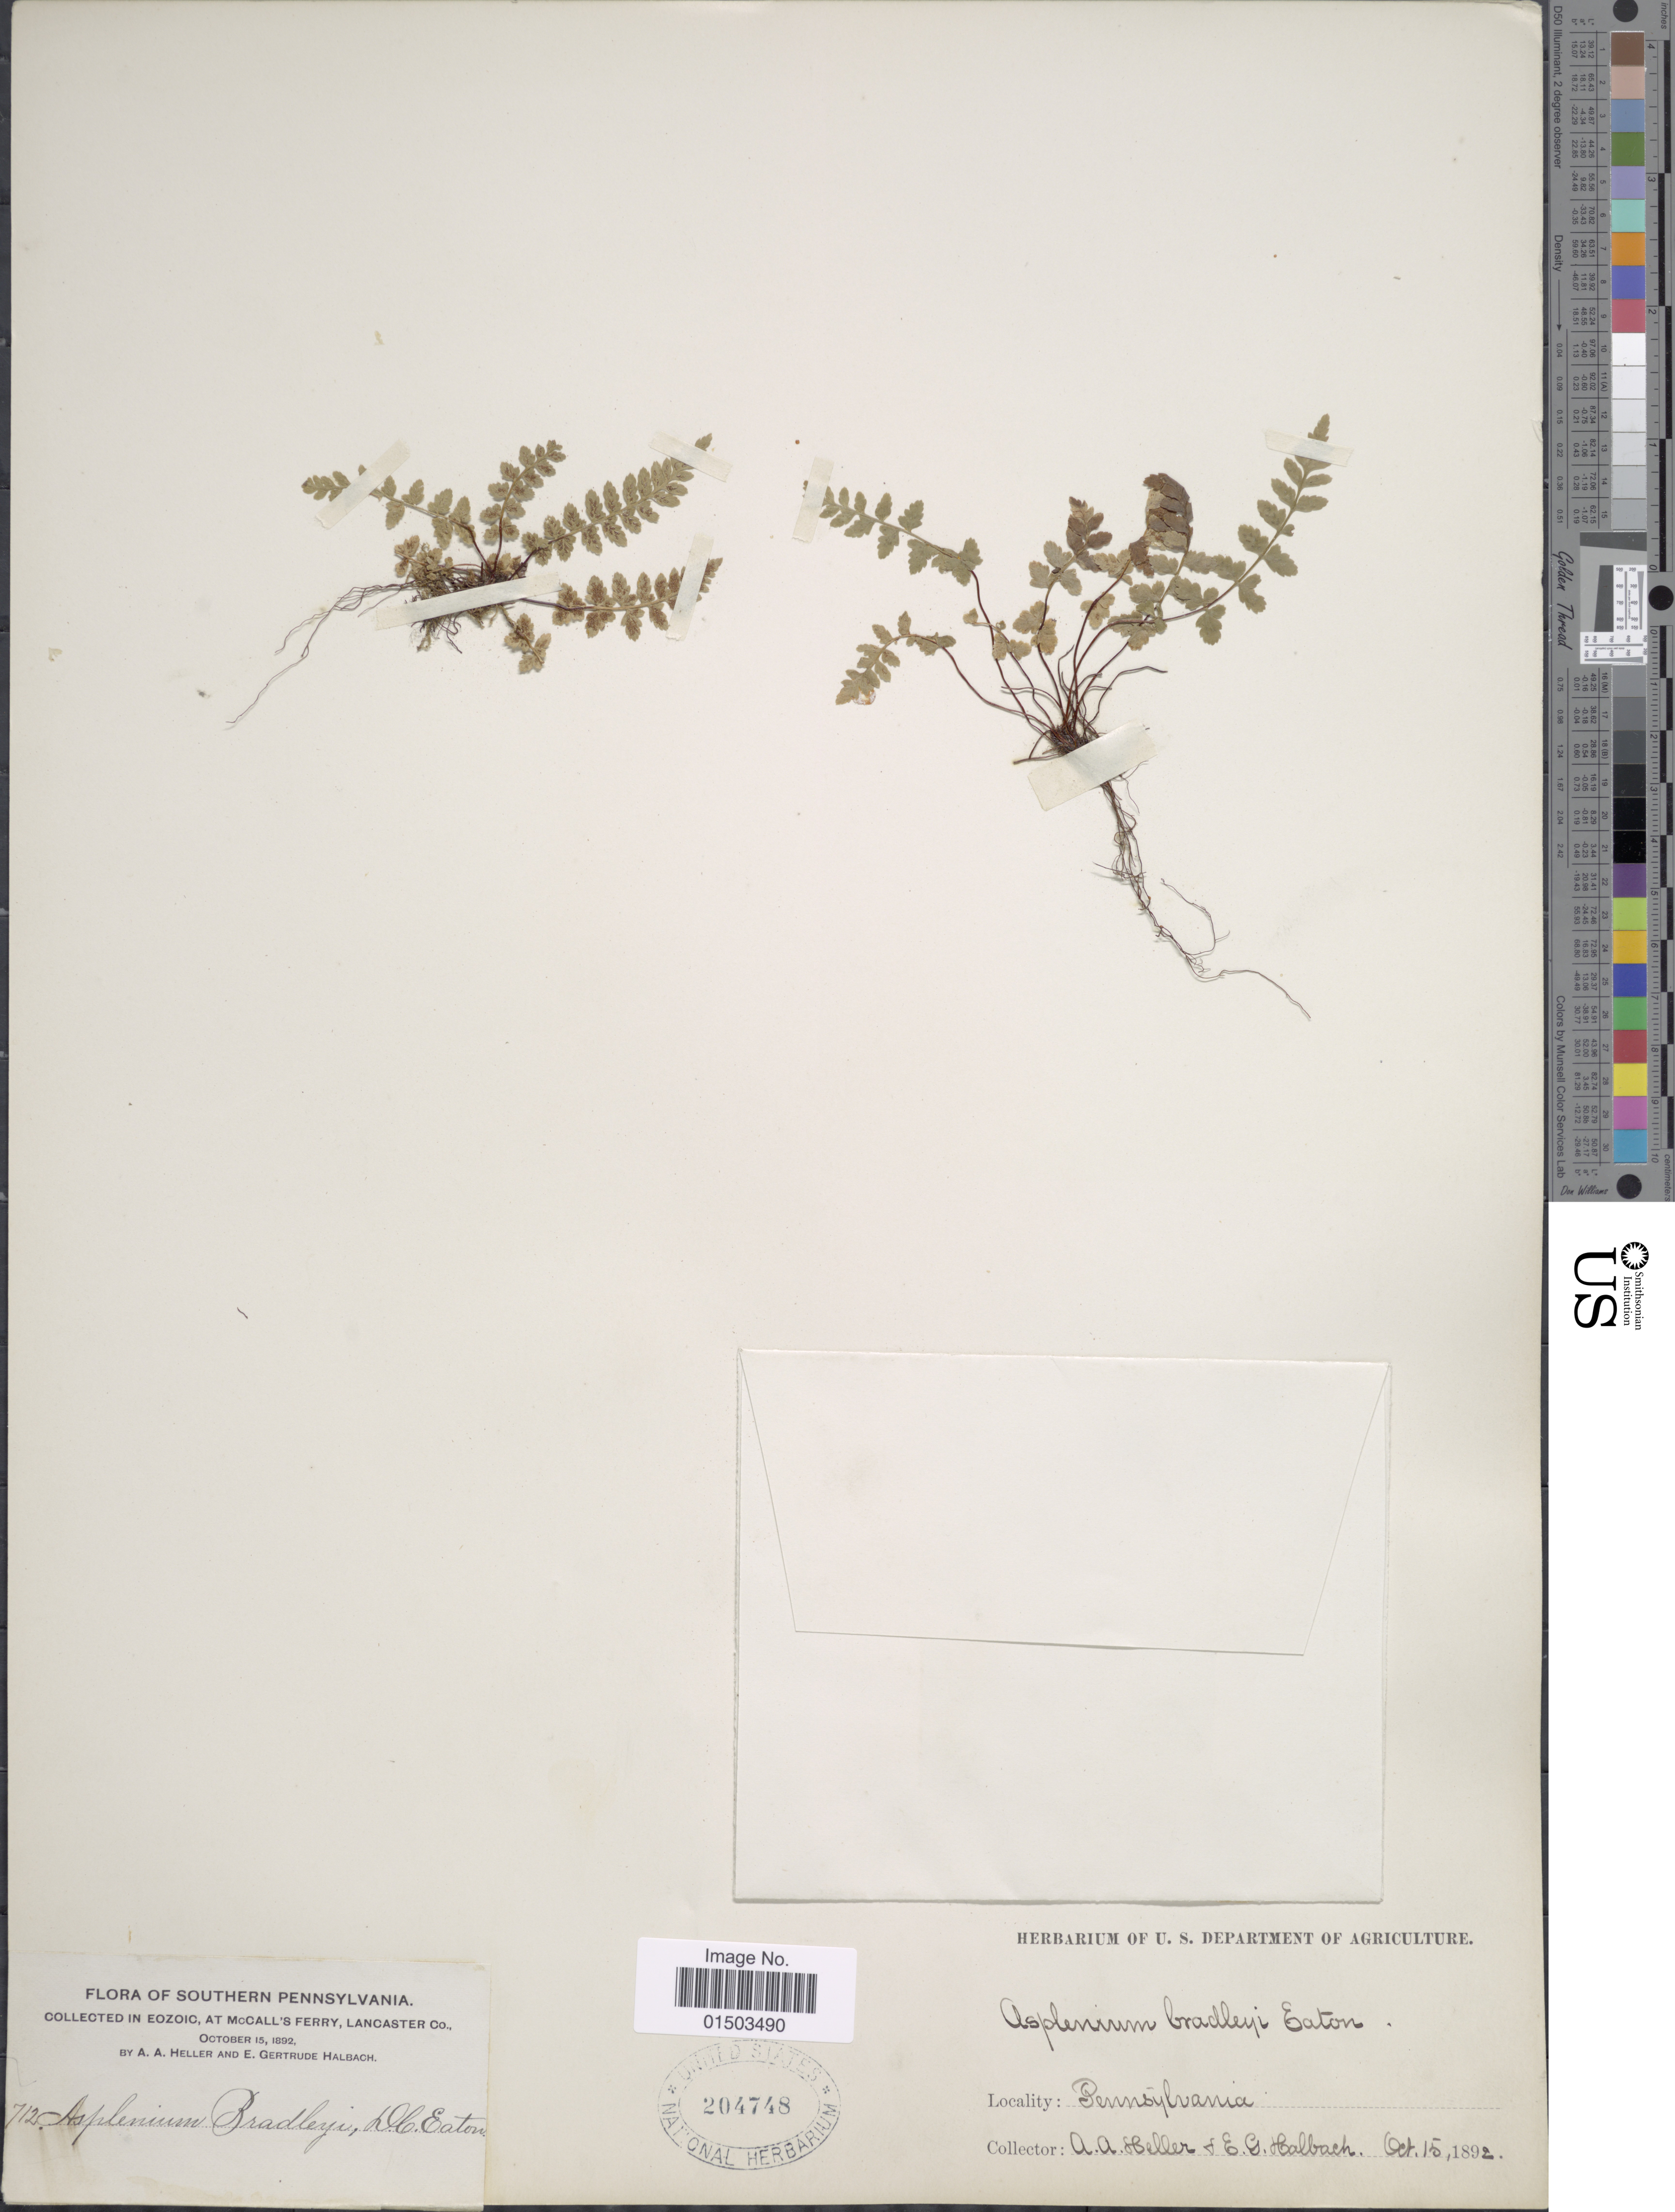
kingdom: Plantae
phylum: Tracheophyta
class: Polypodiopsida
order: Polypodiales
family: Aspleniaceae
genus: Asplenium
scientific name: Asplenium bradleyi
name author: D.C. Eaton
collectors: A. A. Heller & E. G. Halbach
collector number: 712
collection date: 1892-10-15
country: United States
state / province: Pennsylvania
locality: Southern Pennsylvannia. Eozoic, At McCall's Ferry, Lancaster Co.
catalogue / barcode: US 204748